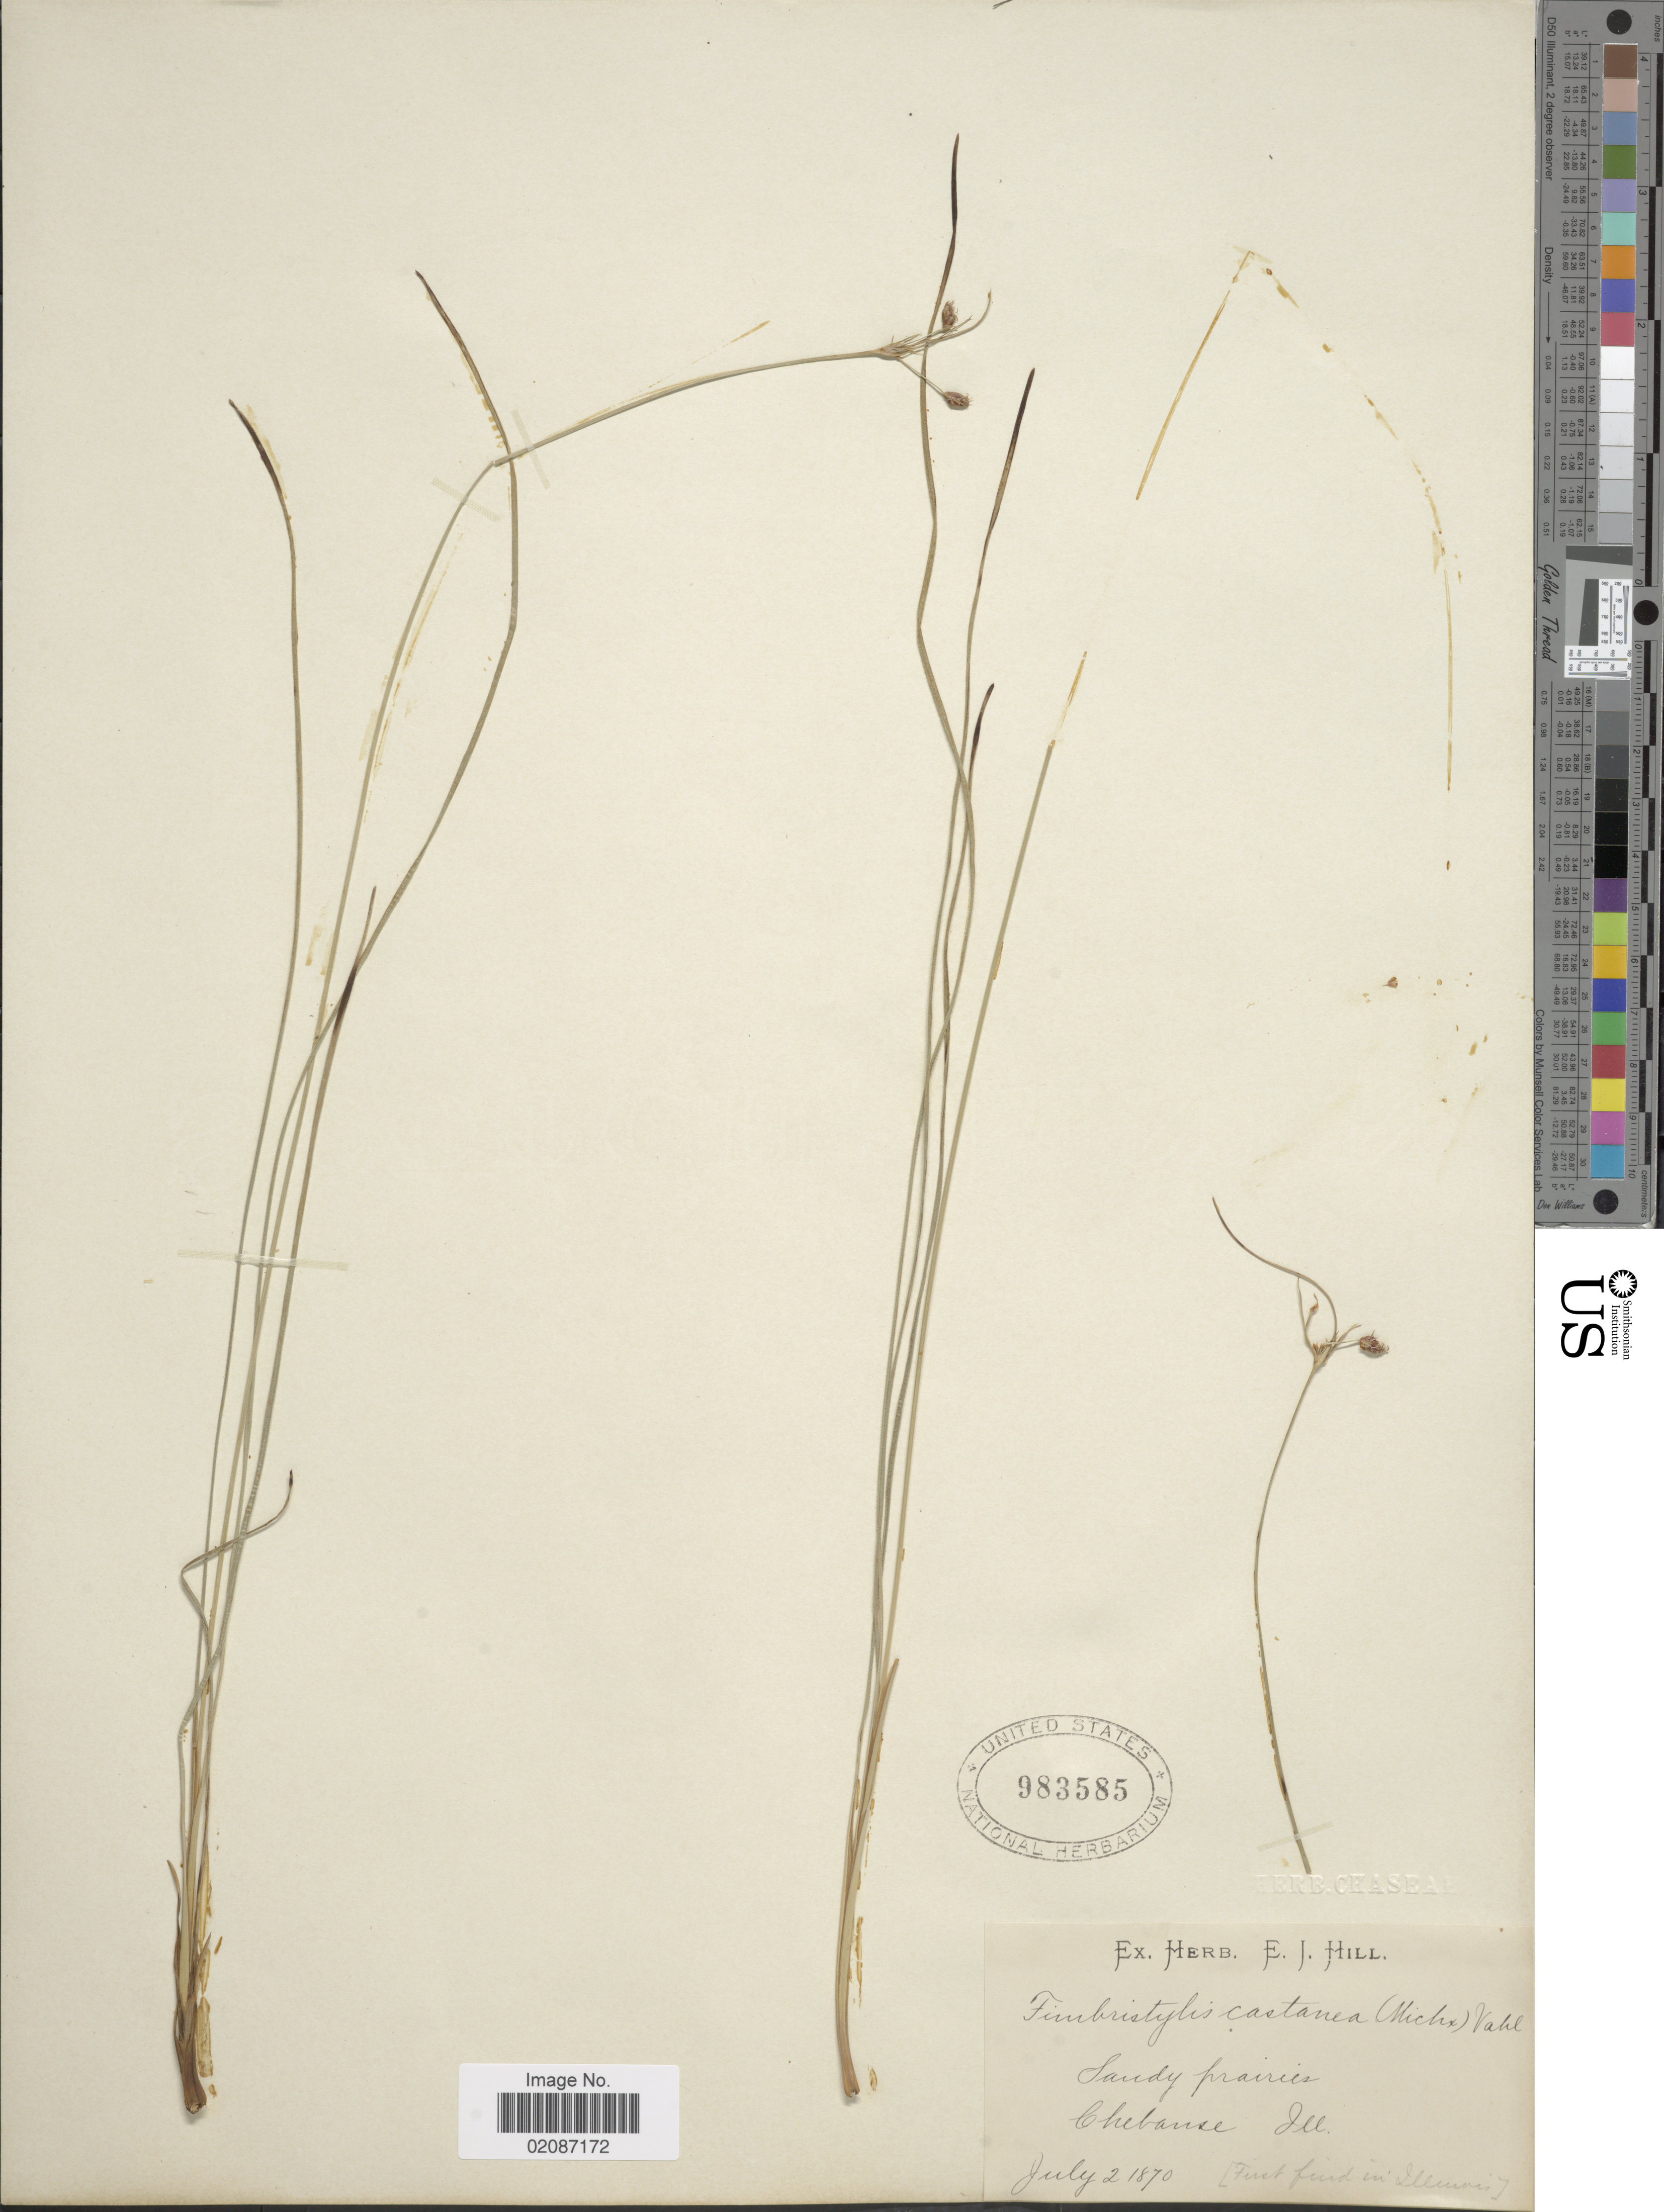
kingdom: Plantae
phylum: Tracheophyta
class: Liliopsida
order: Poales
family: Cyperaceae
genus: Fimbristylis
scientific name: Fimbristylis spadicea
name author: (L.) Vahl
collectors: ex herb. E.J. Hill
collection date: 1870-07-02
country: United States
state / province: Illinois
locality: Chebanse, Ill.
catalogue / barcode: US 983585